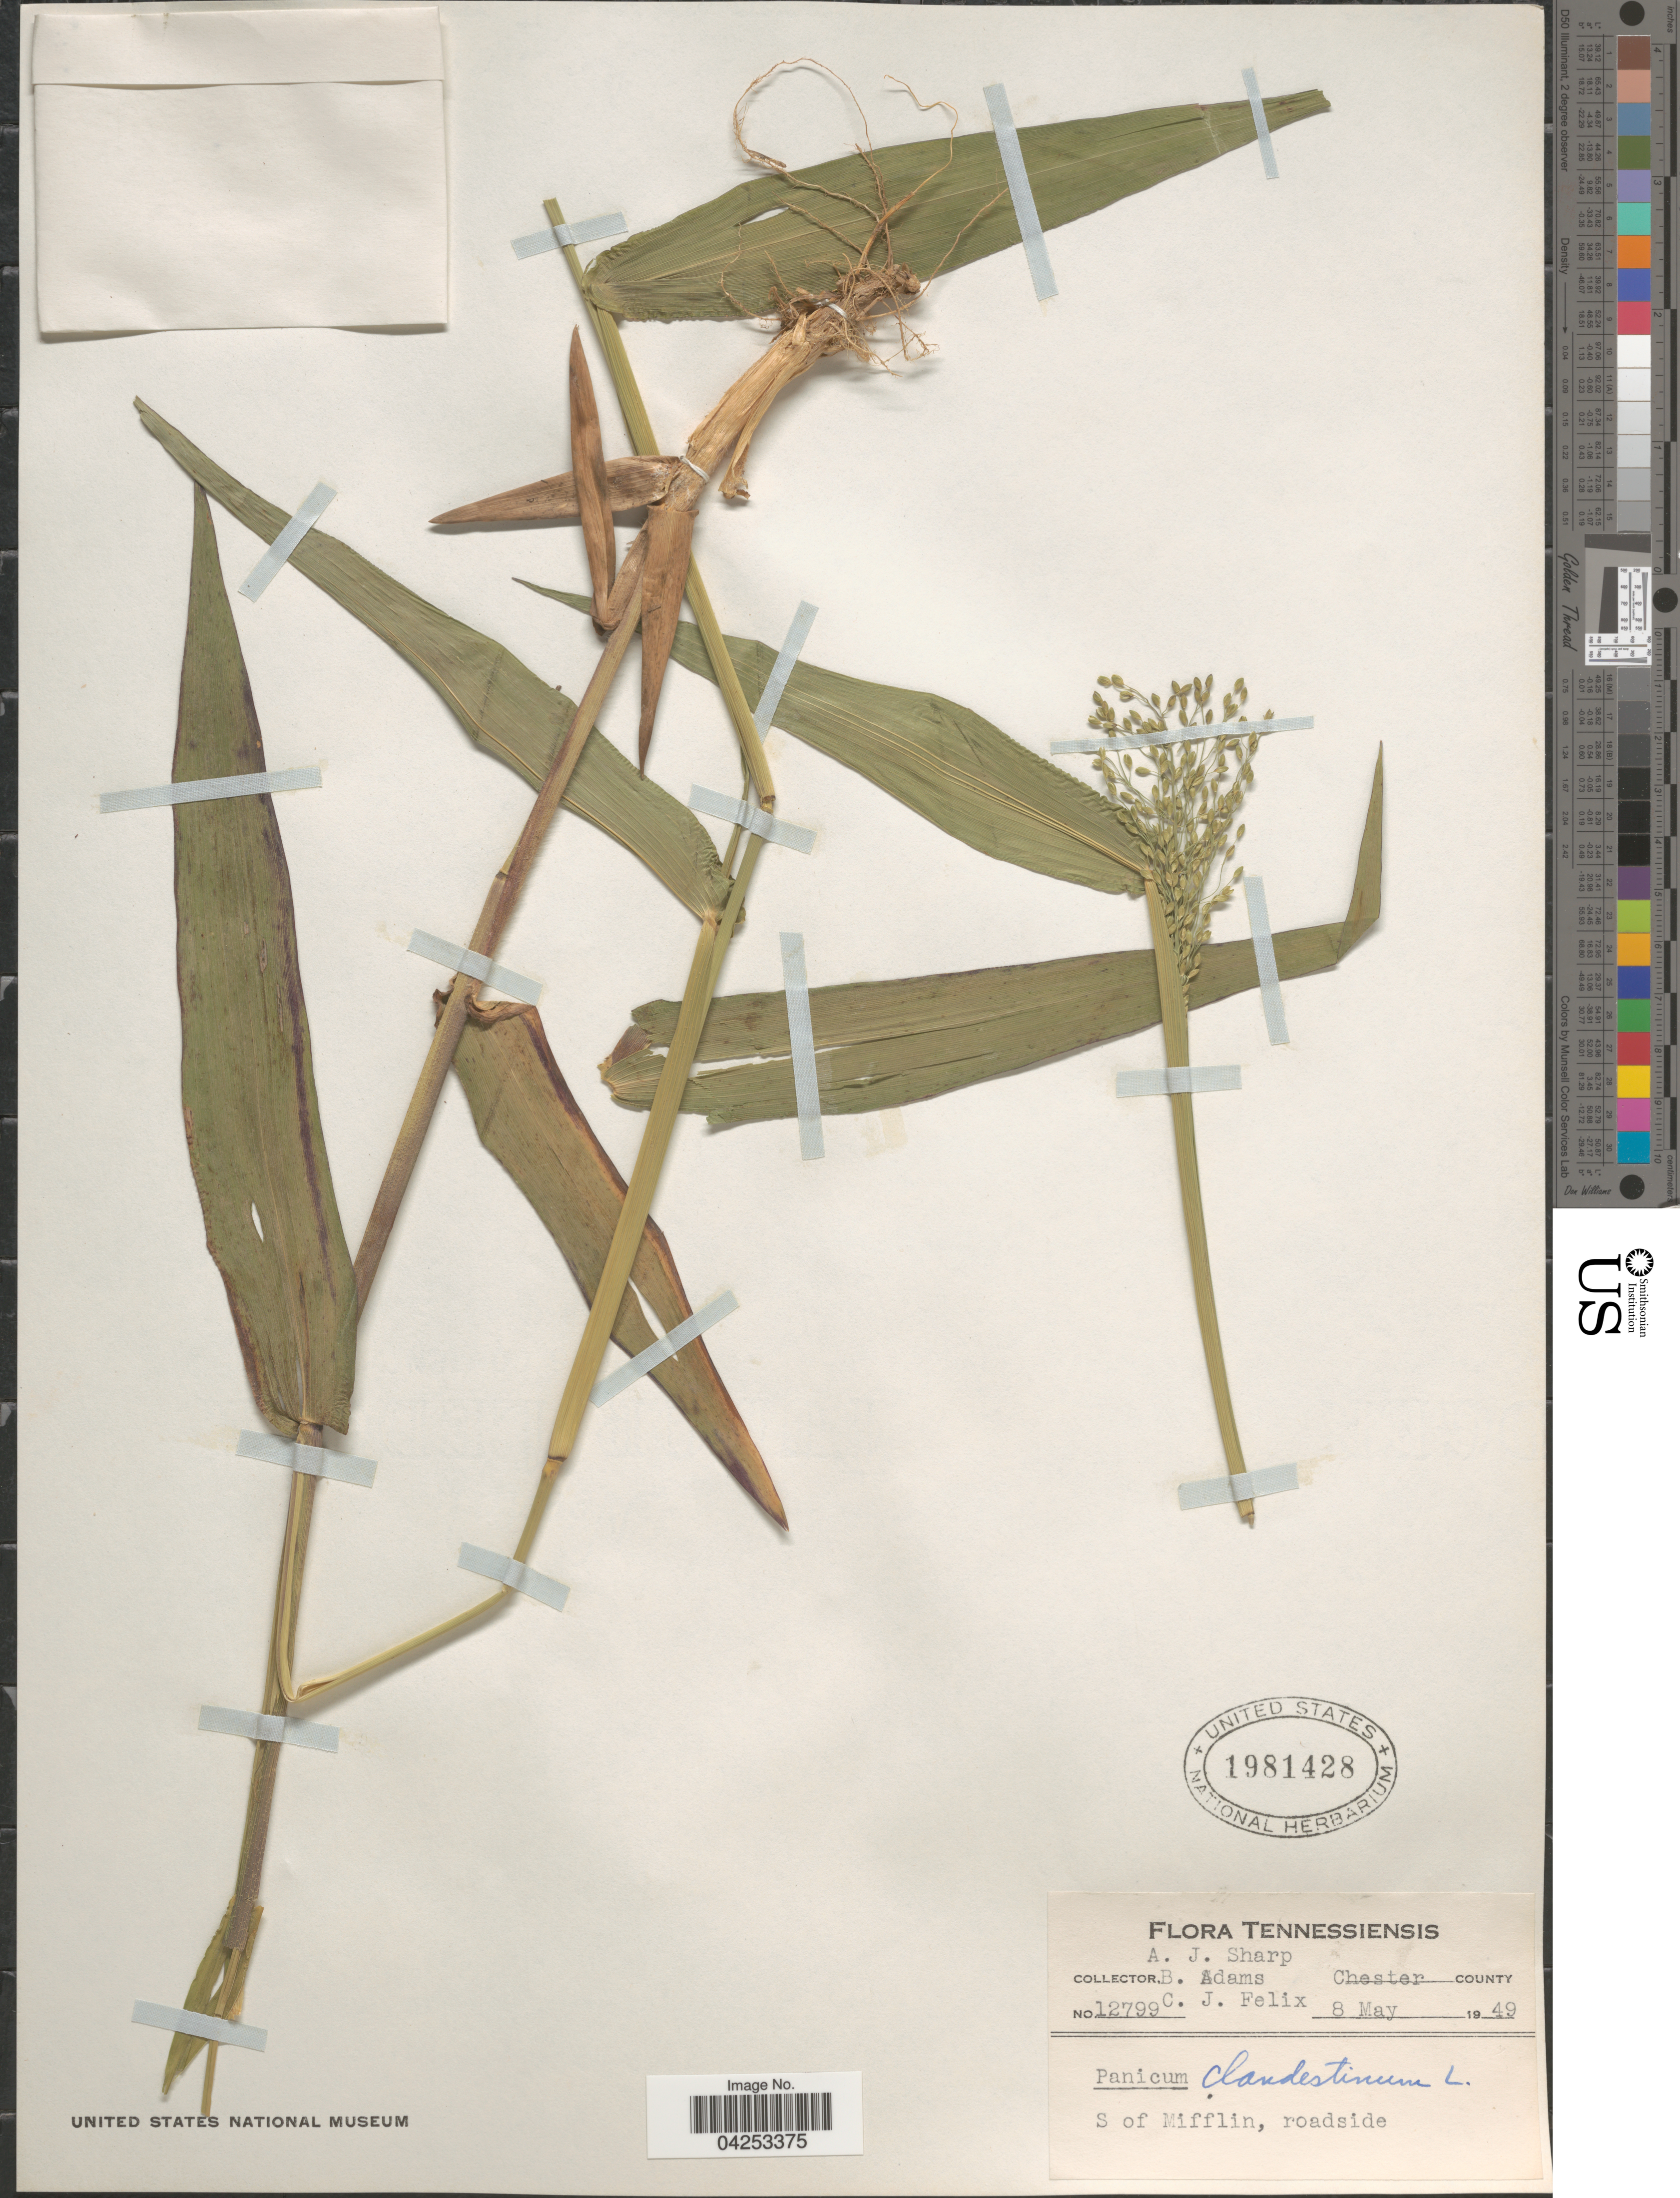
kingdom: Plantae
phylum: Tracheophyta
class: Liliopsida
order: Poales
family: Poaceae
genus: Dichanthelium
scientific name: Dichanthelium clandestinum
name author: (L.) Gould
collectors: A. J. Sharp, B. Adams & C. Felix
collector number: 12799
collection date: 1949-05-08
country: United States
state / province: Tennessee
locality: Chester County. S of Mifflin, roadside.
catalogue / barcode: US 1981428